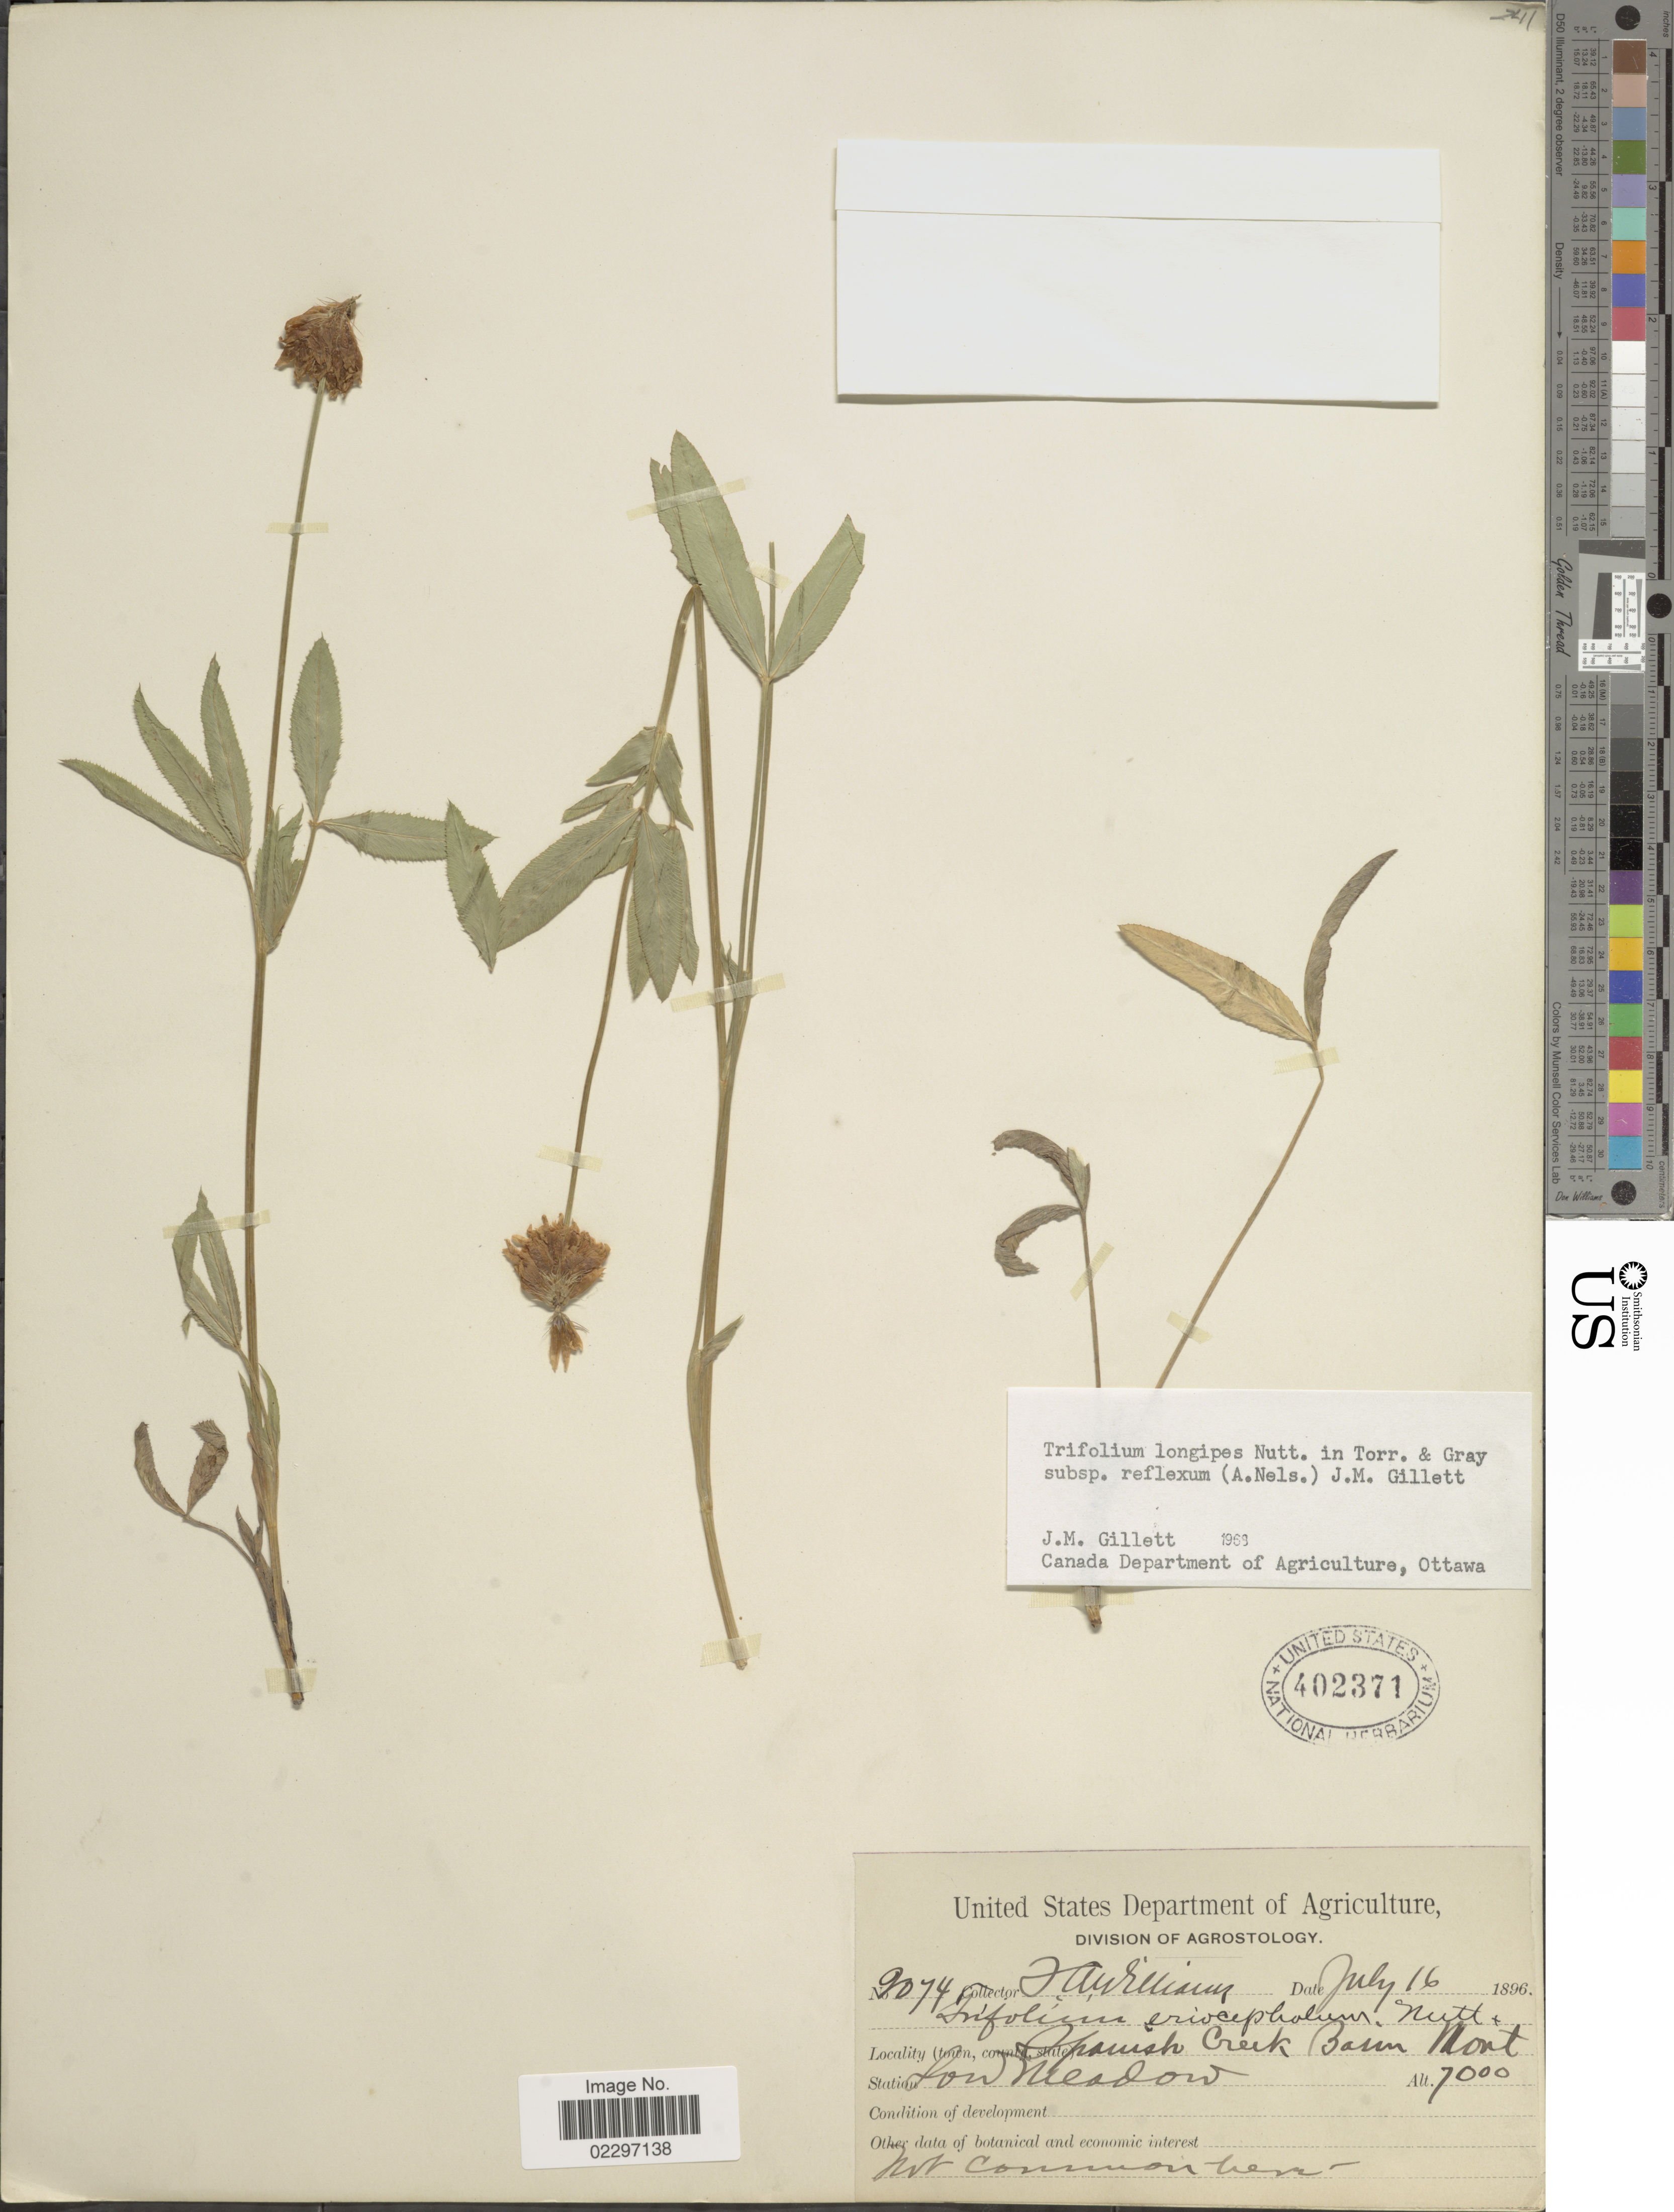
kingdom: Plantae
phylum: Tracheophyta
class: Magnoliopsida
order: Fabales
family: Fabaceae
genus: Trifolium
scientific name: Trifolium longipes subsp. reflexum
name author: (A. Nelson) J.M. Gillet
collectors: J. A. Williams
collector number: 2074*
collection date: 1896-07-16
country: United States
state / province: Montana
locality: Spanish Creek Basin Mont.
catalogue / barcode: US 402371